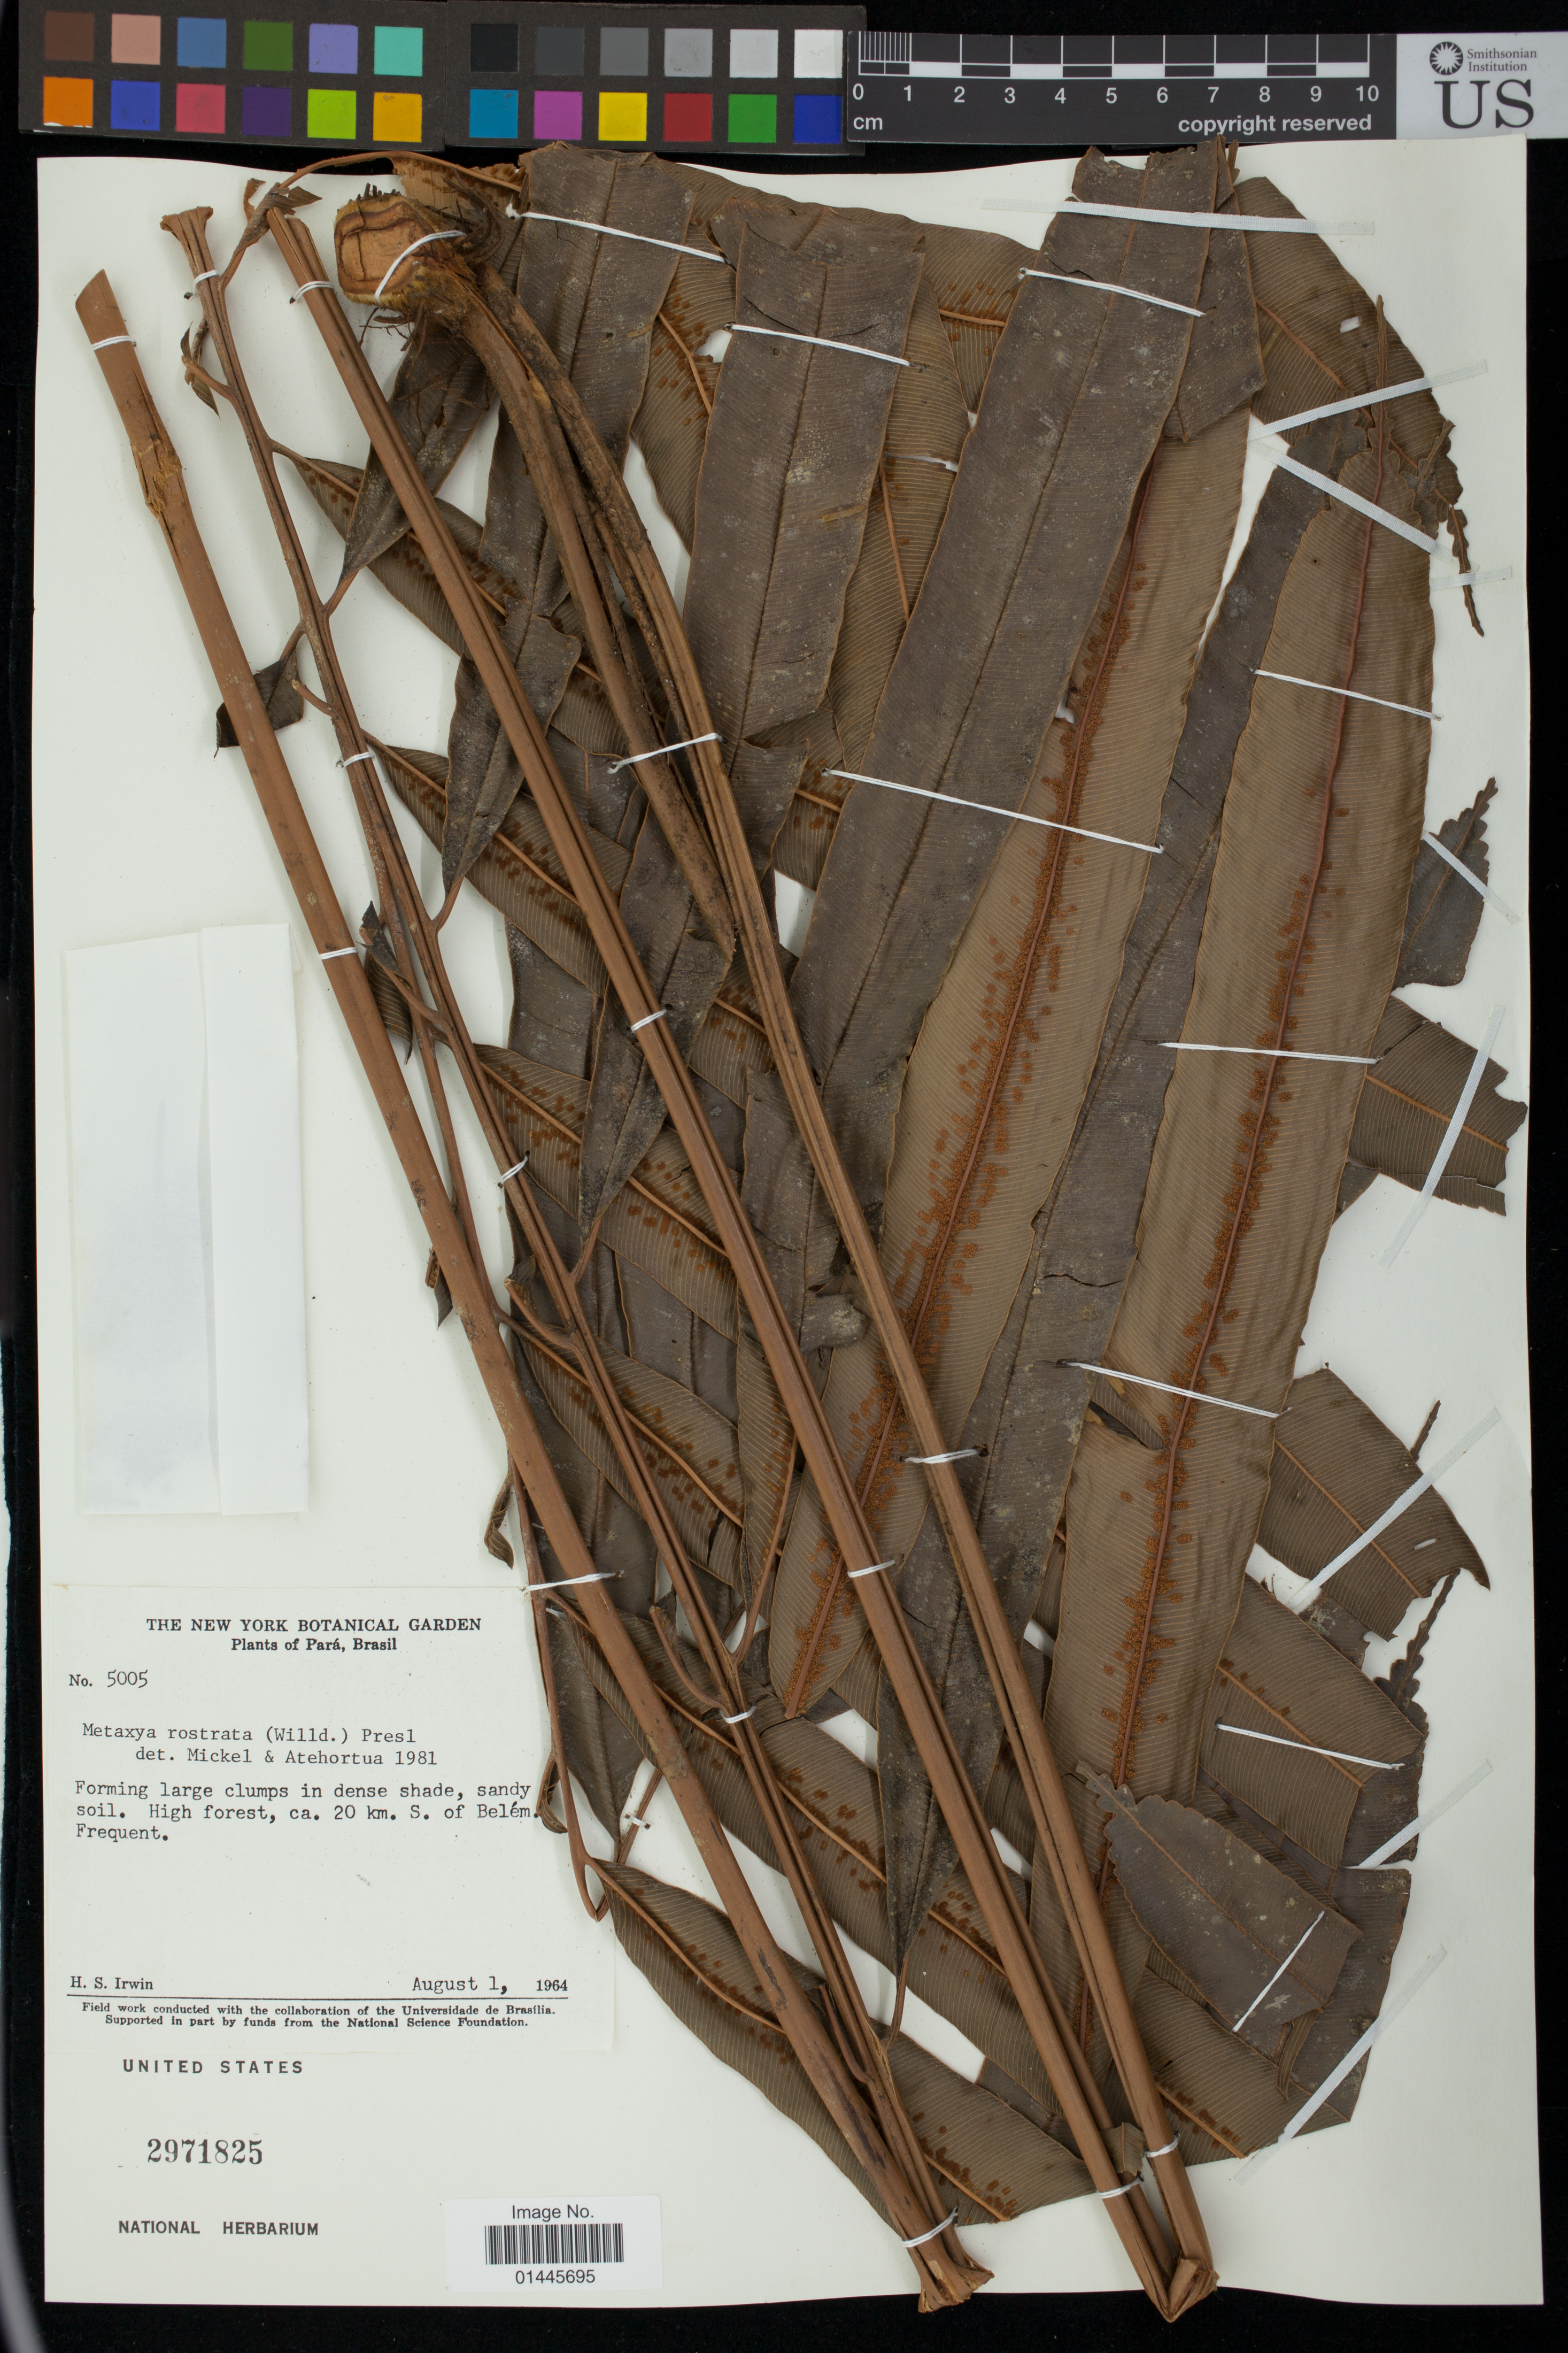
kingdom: Plantae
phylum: Tracheophyta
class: Polypodiopsida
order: Cyatheales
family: Metaxyaceae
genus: Metaxya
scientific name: Metaxya rostrata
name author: (Kunth) C. Presl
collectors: H. Irwin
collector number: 5005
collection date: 1964-08-01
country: Brazil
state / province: Pará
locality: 20 km S. of Belem Frequent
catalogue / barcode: US 2971825